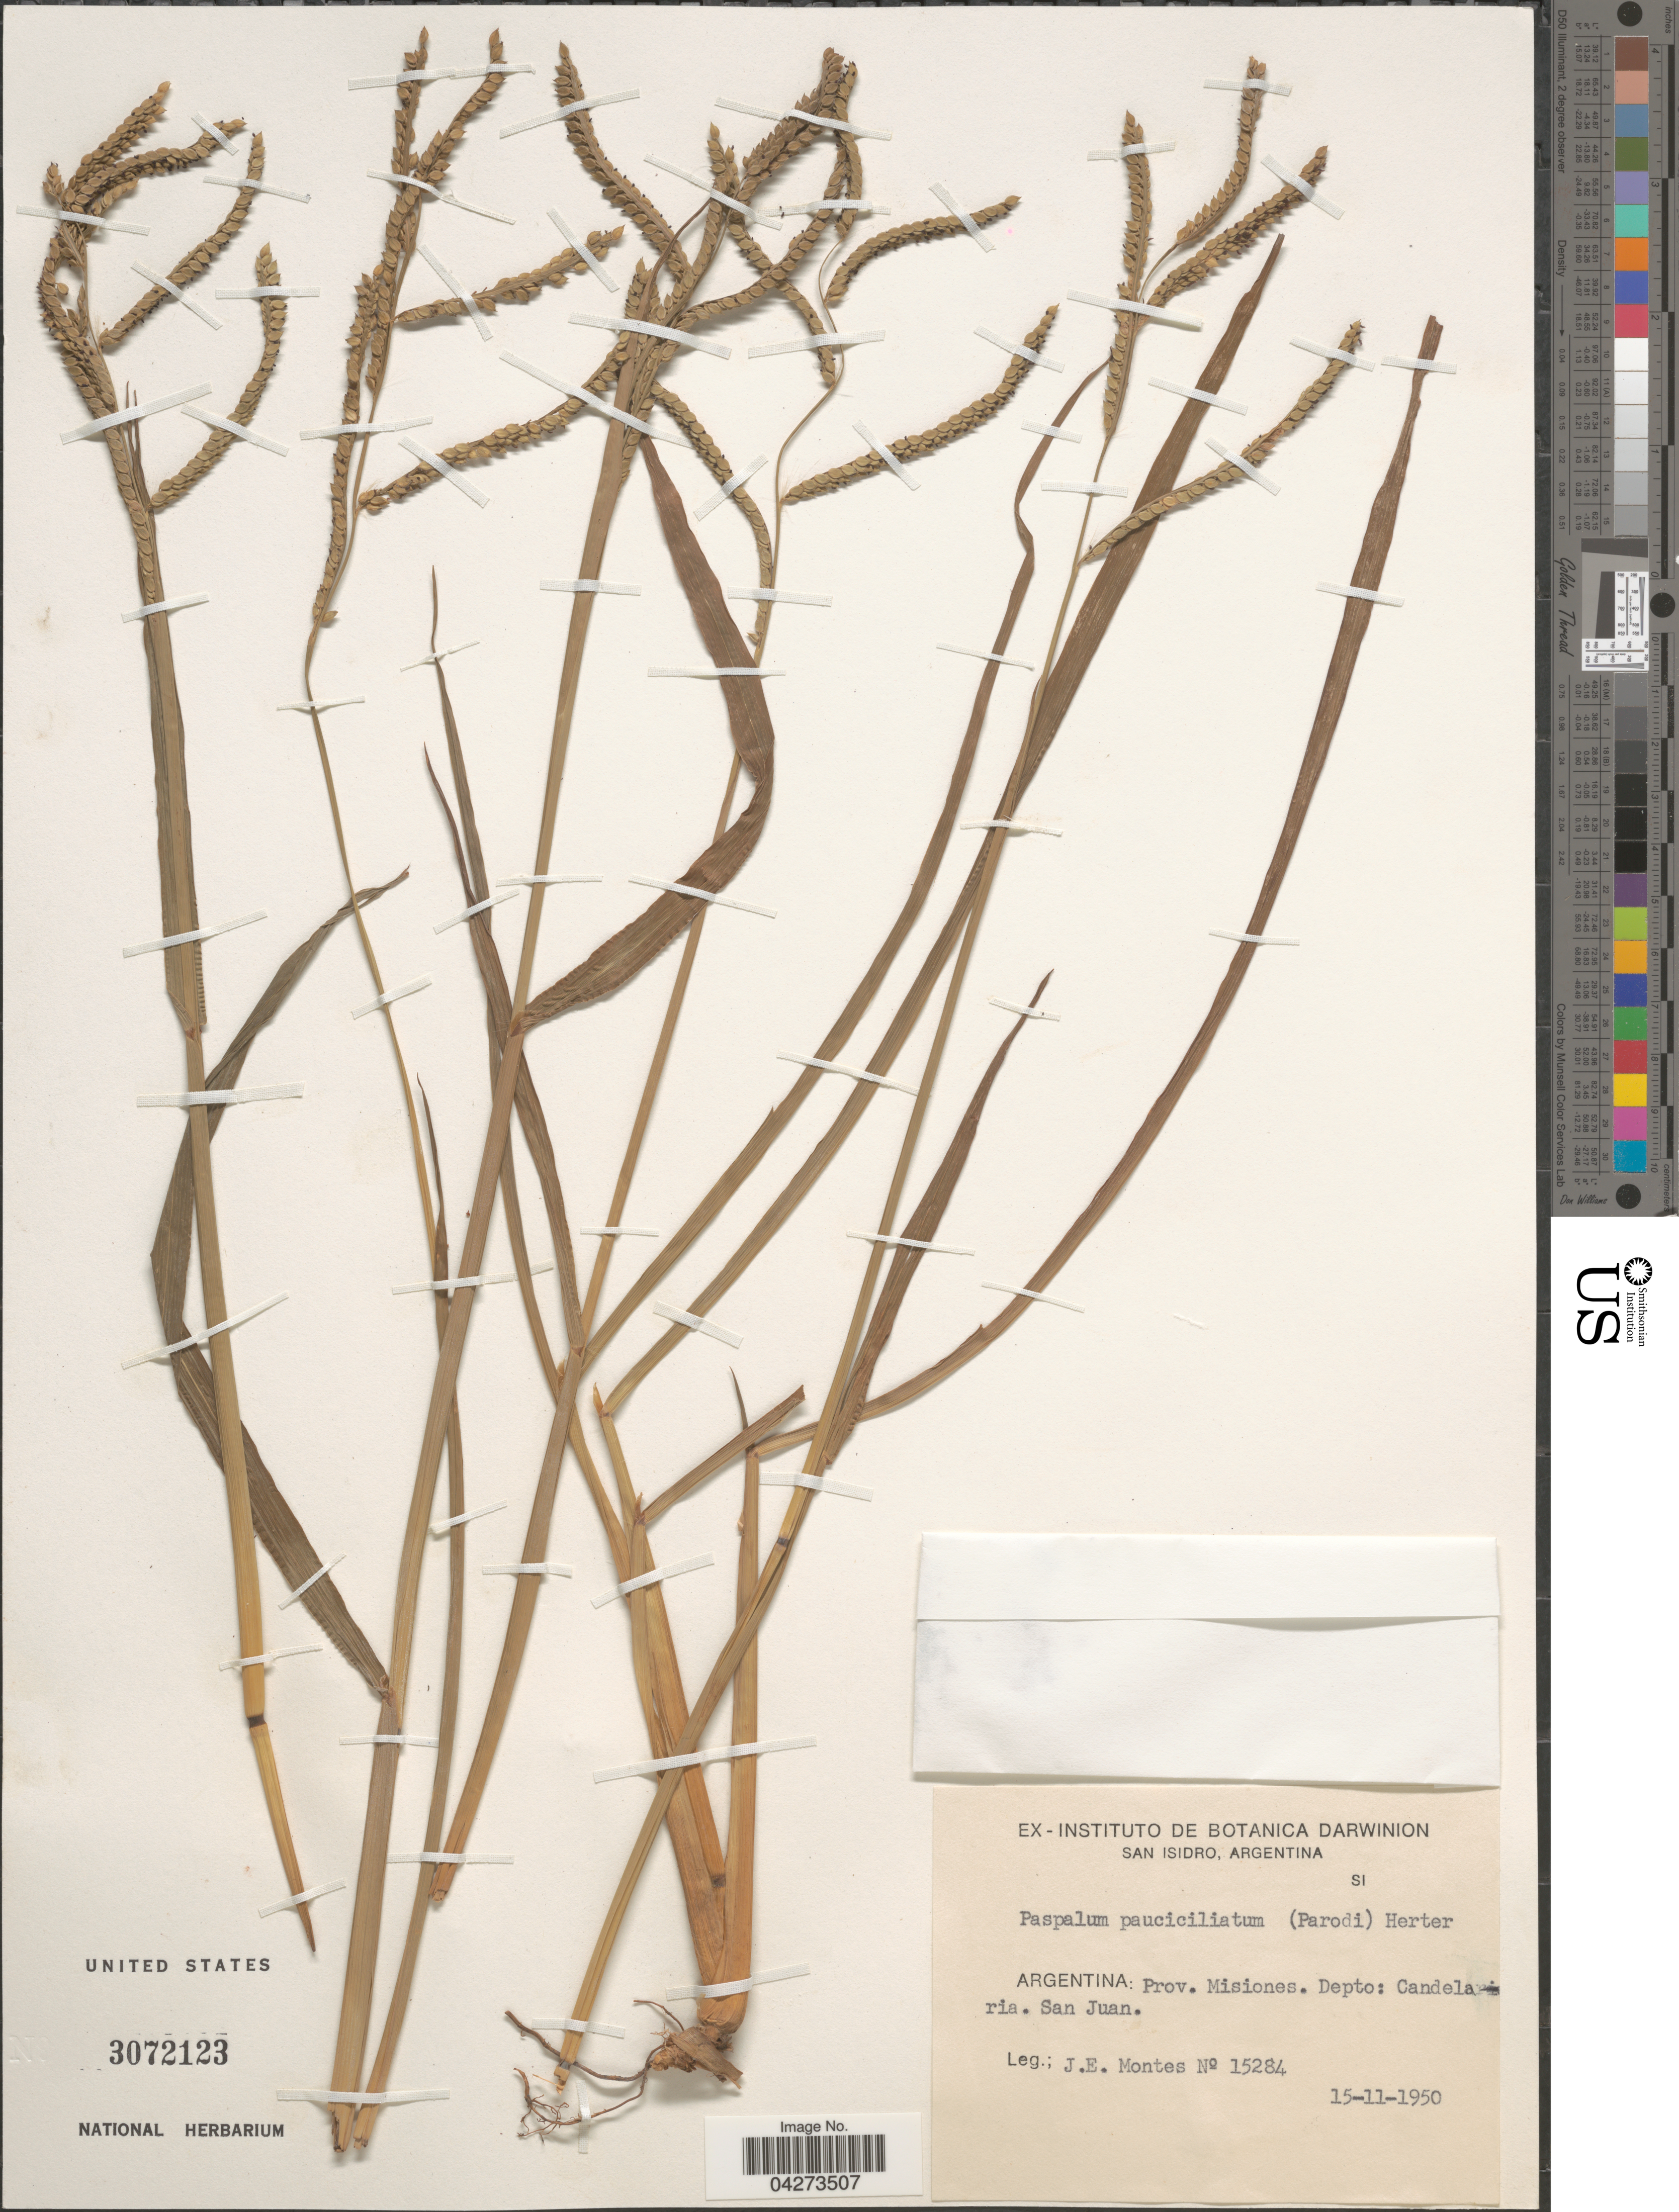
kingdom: Plantae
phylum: Tracheophyta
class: Liliopsida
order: Poales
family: Poaceae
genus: Paspalum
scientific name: Paspalum pauciciliatum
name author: (Parodi) Herter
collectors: J. E. Montes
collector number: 15284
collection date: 1950-11-15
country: Argentina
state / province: Misiones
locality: Depto: Candelaria. San Juan.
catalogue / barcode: US 3072123